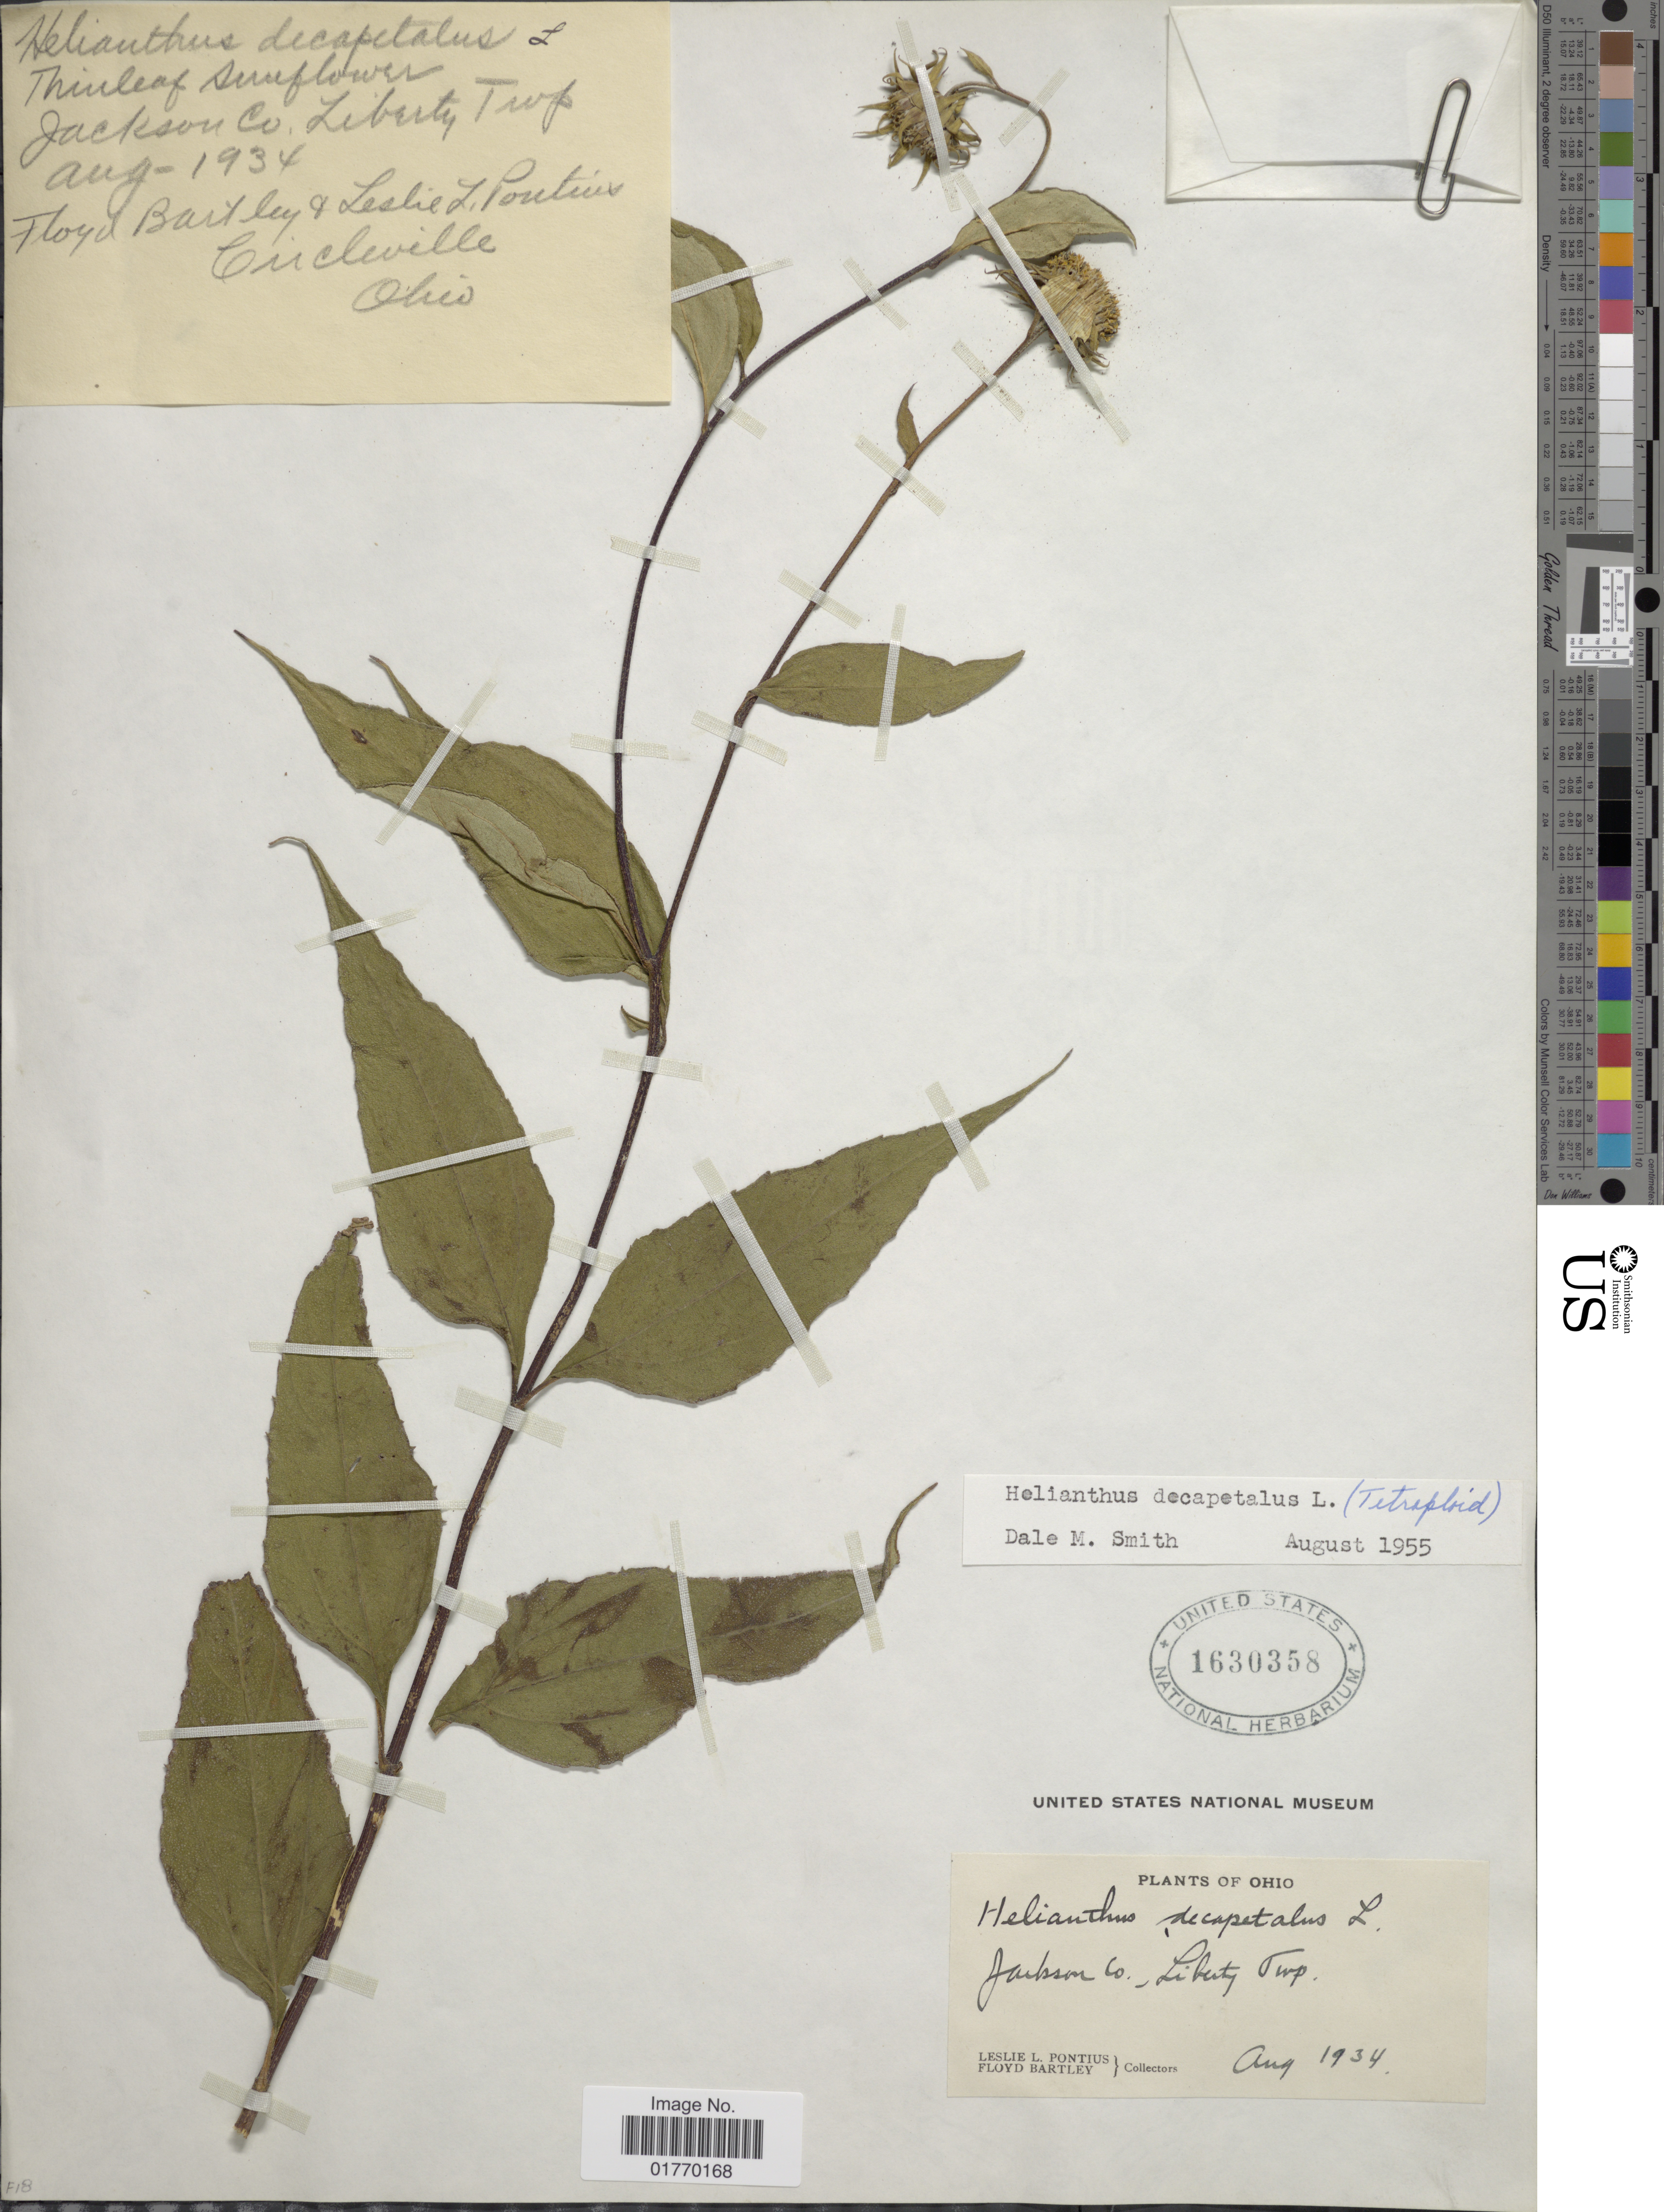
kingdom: Plantae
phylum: Tracheophyta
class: Magnoliopsida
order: Asterales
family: Asteraceae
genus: Helianthus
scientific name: Helianthus decapetalus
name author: L.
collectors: L. Pontius & F. Bartley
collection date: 1934-08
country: United States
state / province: Ohio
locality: Johnson Co., Liberty Twp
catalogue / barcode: US 1630358